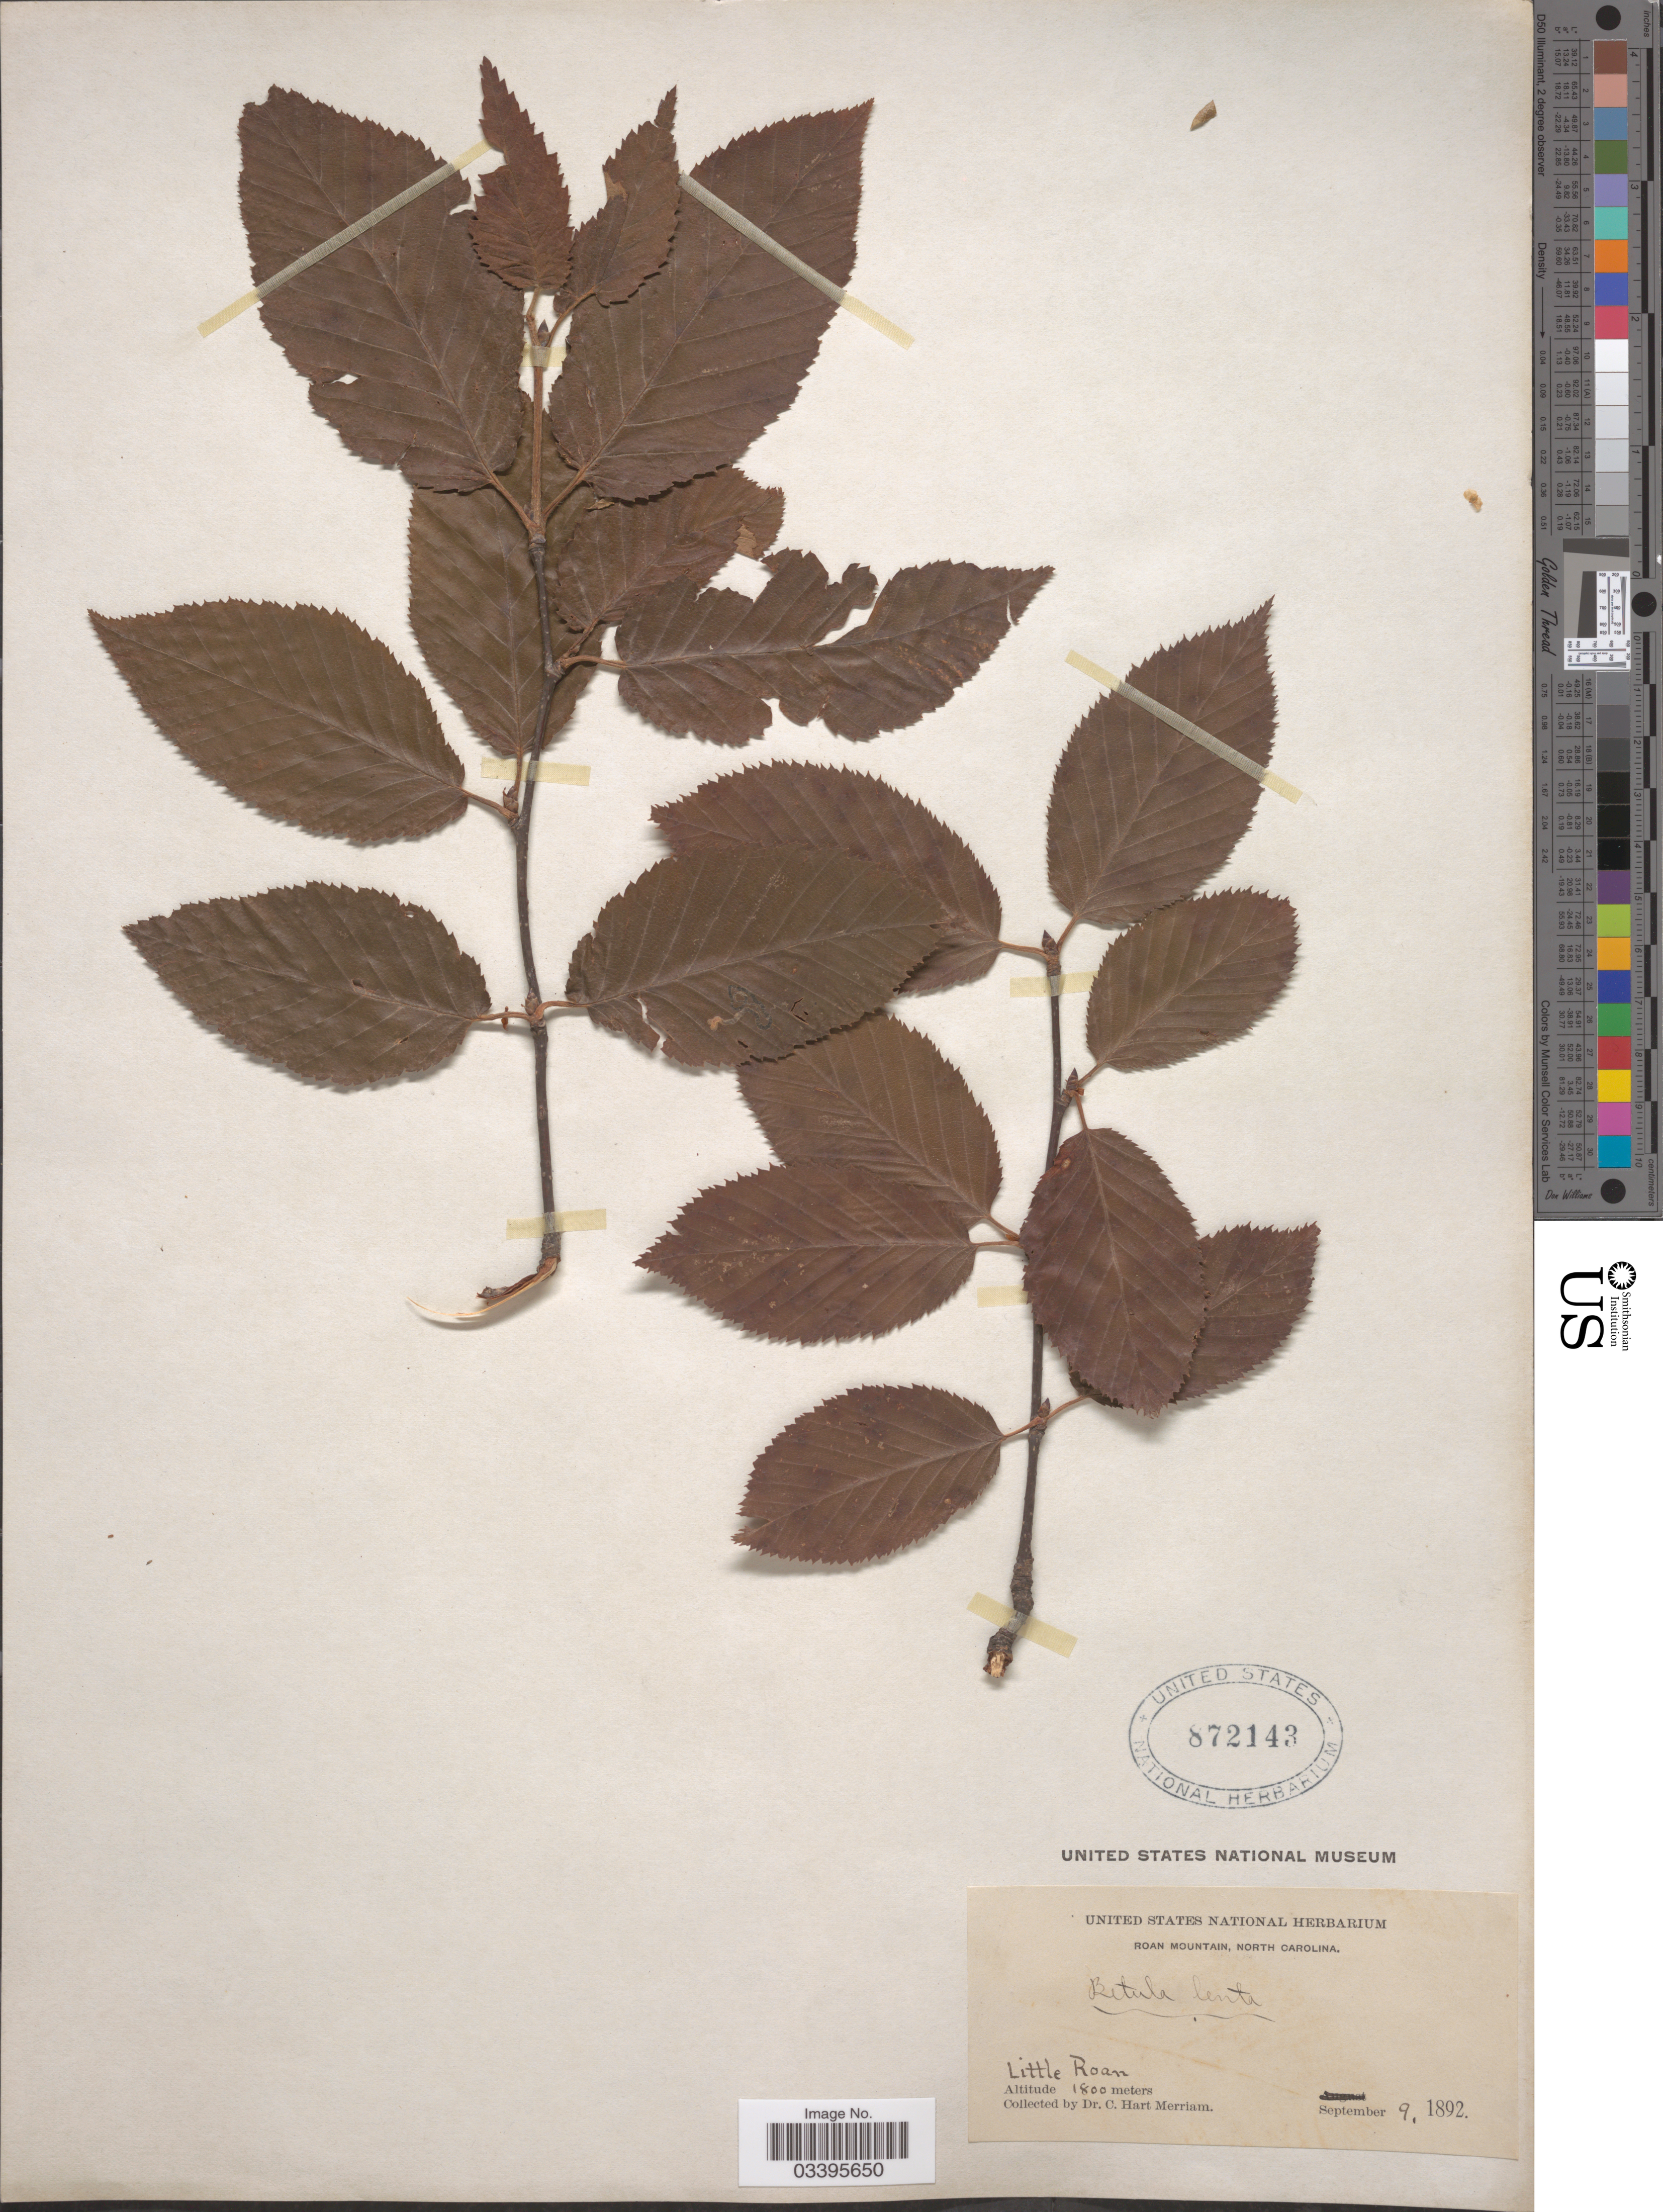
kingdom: Plantae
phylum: Tracheophyta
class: Magnoliopsida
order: Fagales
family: Betulaceae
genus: Betula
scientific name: Betula lenta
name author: L.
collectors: C. Merriam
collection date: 1892-09-09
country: United States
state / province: North Carolina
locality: Roan Mountain. Little Roan.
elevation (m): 1800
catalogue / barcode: US 872143